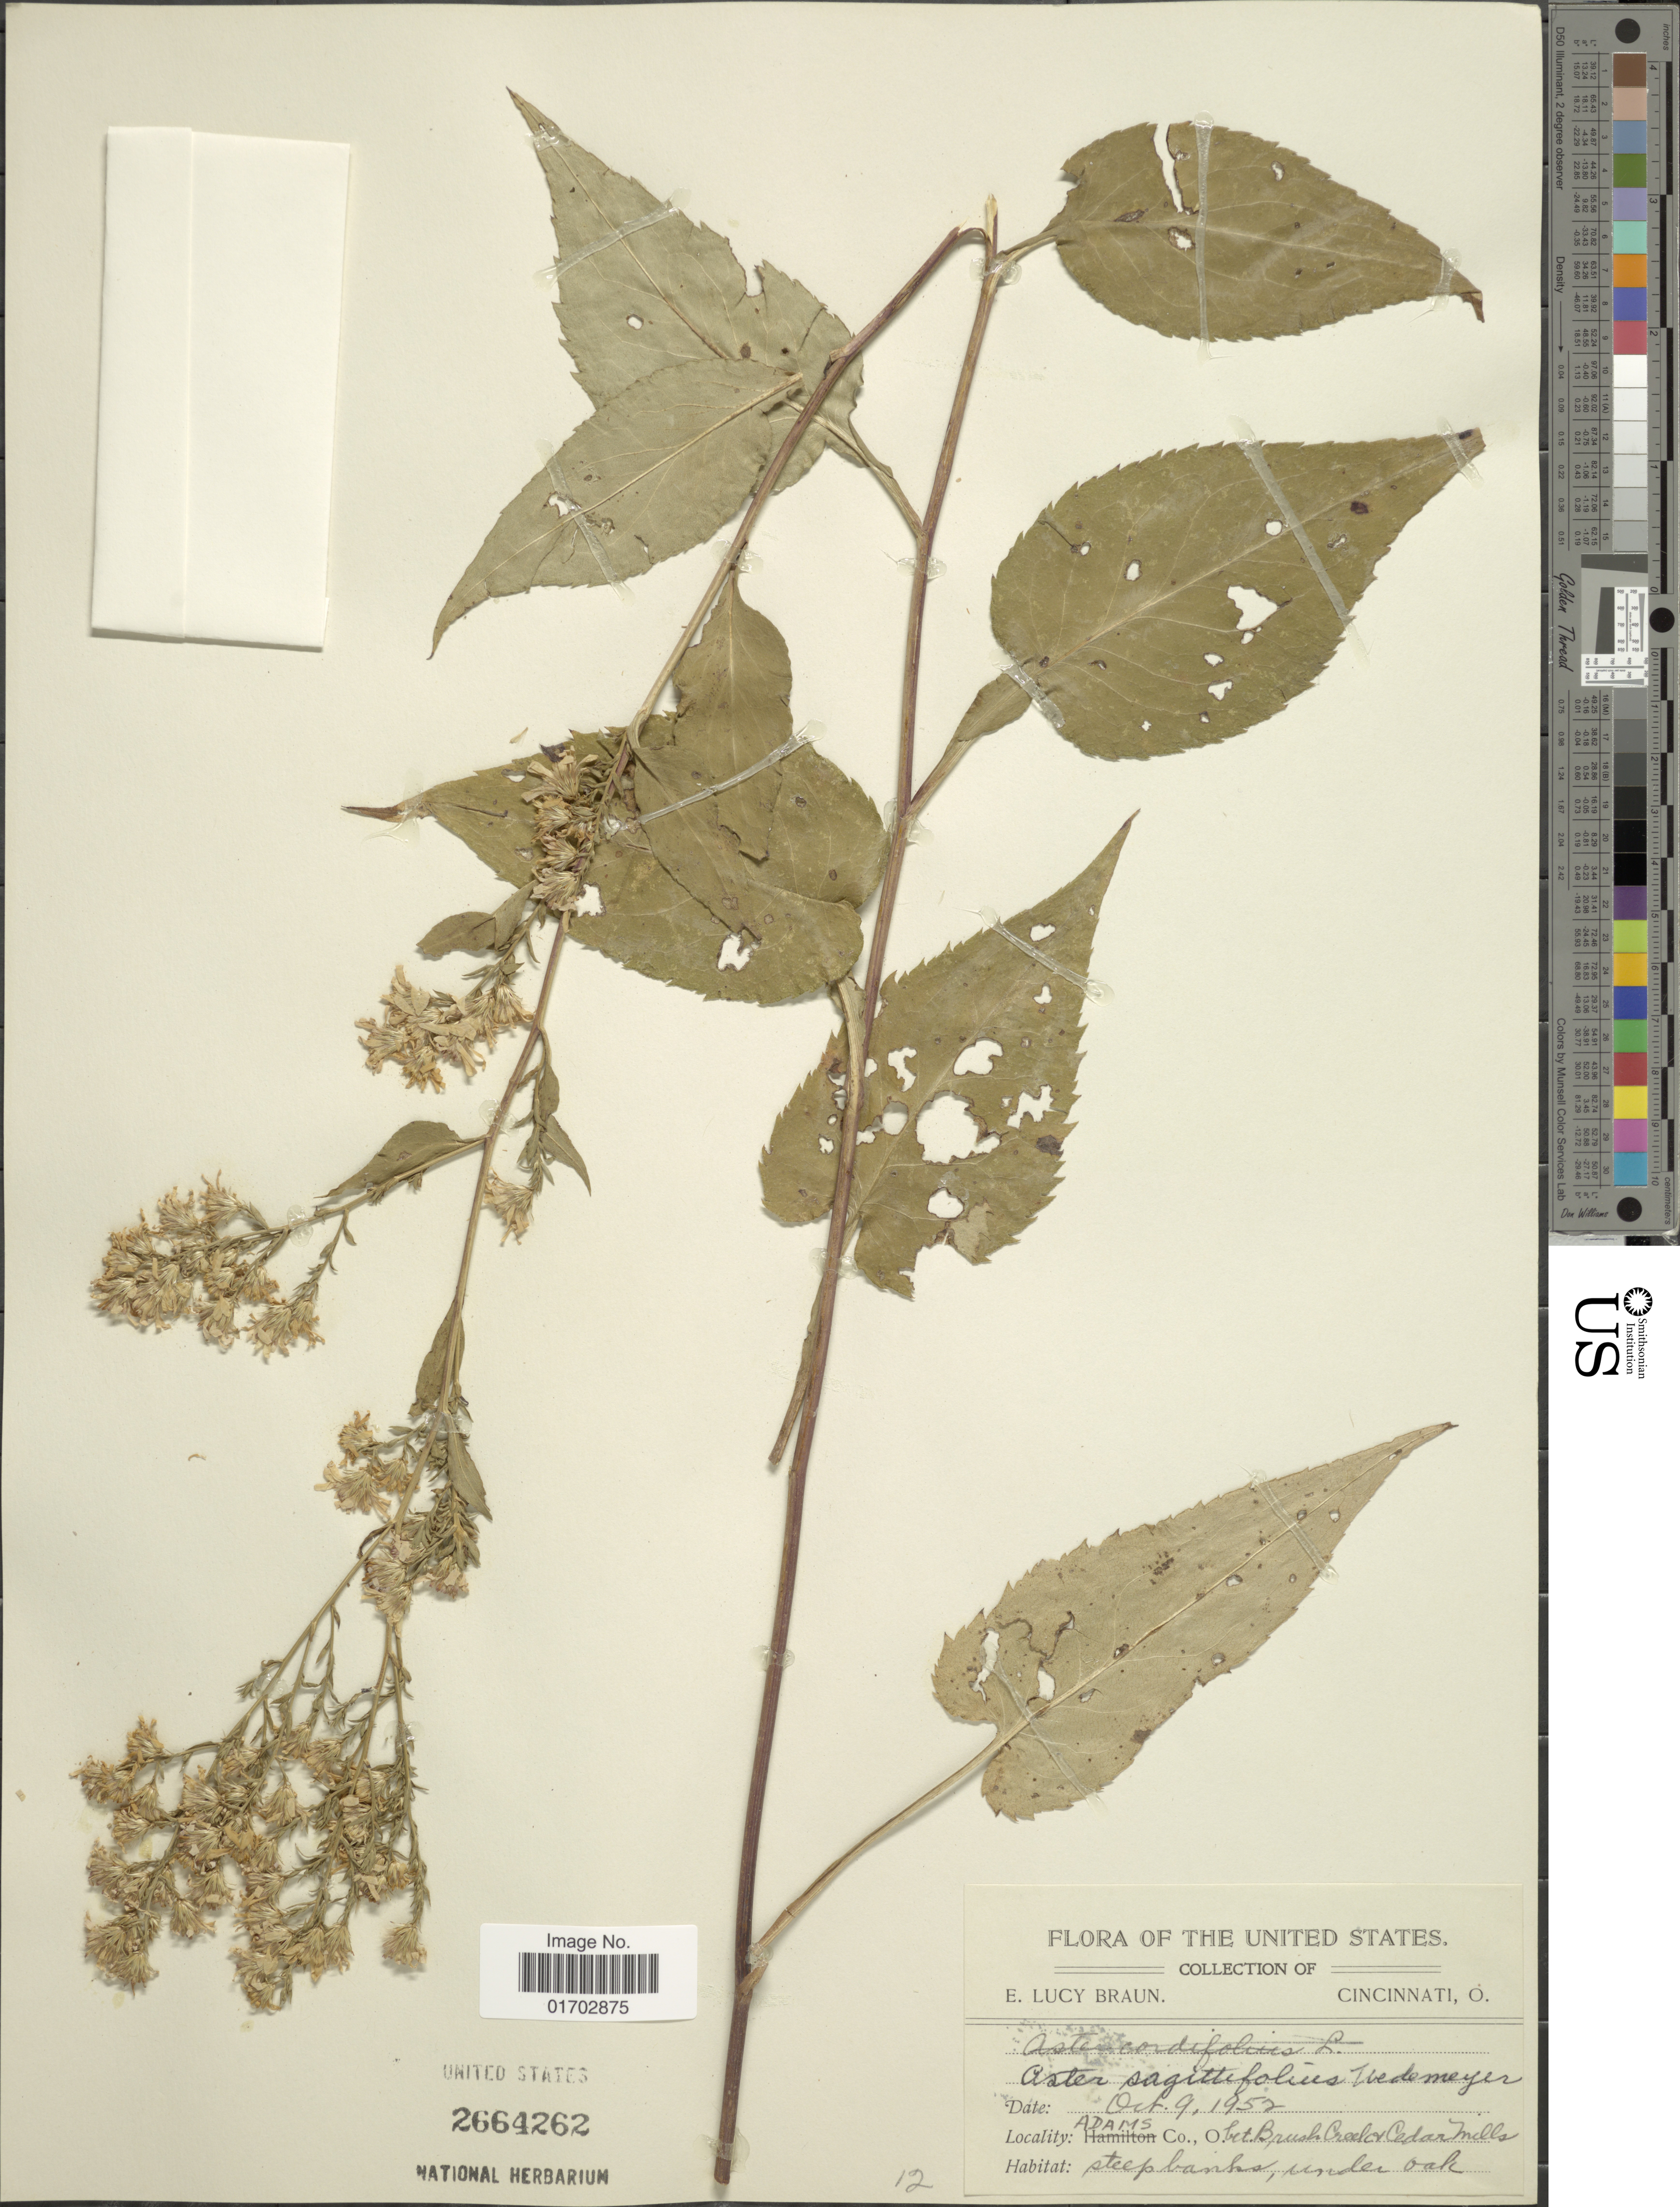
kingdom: Plantae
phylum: Tracheophyta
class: Magnoliopsida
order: Asterales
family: Asteraceae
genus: Symphyotrichum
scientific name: Symphyotrichum sagittifolium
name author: (Wedem. ex Willd.) G.L. Nesom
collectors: E. L. Braun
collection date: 1952-10-09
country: United States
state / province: Ohio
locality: The United States, Adams Co., bet Brush Creek Cedar Mills.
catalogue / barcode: US 2664262